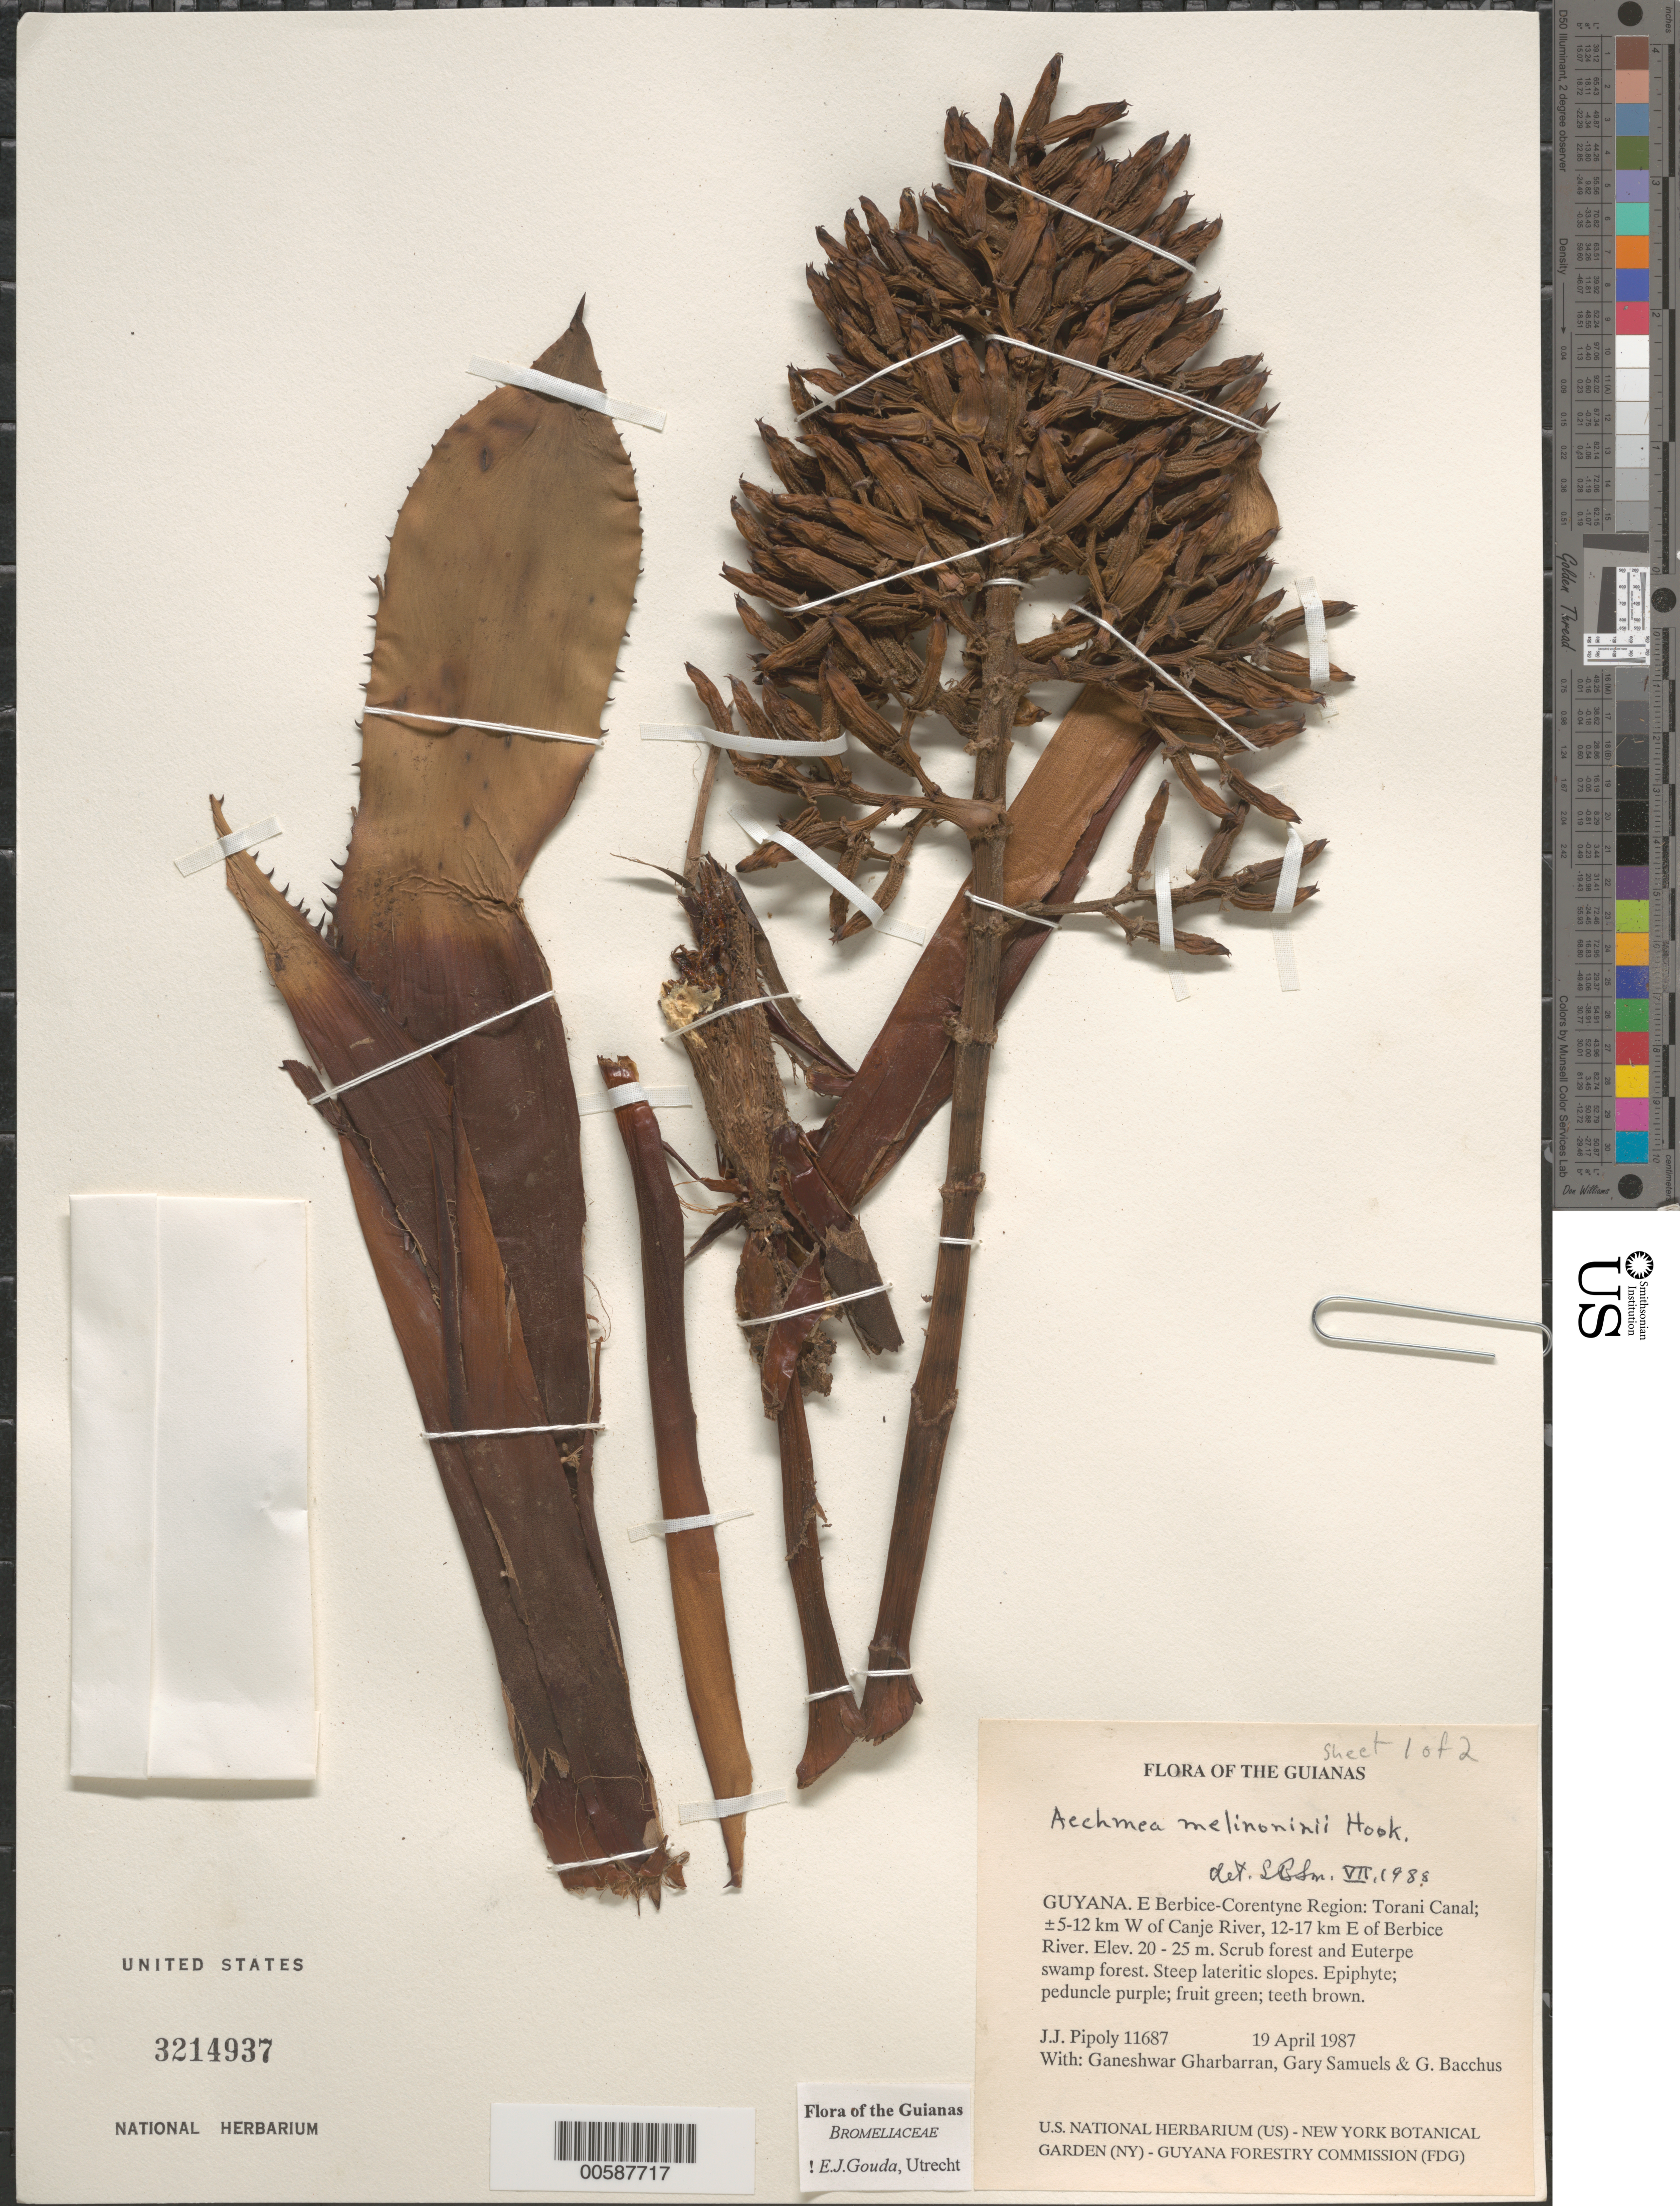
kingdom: Plantae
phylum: Tracheophyta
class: Liliopsida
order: Poales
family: Bromeliaceae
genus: Aechmea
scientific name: Aechmea melinonii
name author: Hook.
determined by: Gouda, E. J.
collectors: J. J. Pipoly, G. Gharbarran, G. Samuels & G. Bacchus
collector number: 11687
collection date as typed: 19 April 1987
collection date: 1987-04-19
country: Guyana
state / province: E. Berbice-Corentyne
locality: Torani Canal; ±5-12 km W of Canje River, 12-17 km E of Berbice River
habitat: Scrub forest and Euterpe Swamp forestSteep lateritic slopes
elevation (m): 20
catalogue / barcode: US 3214937